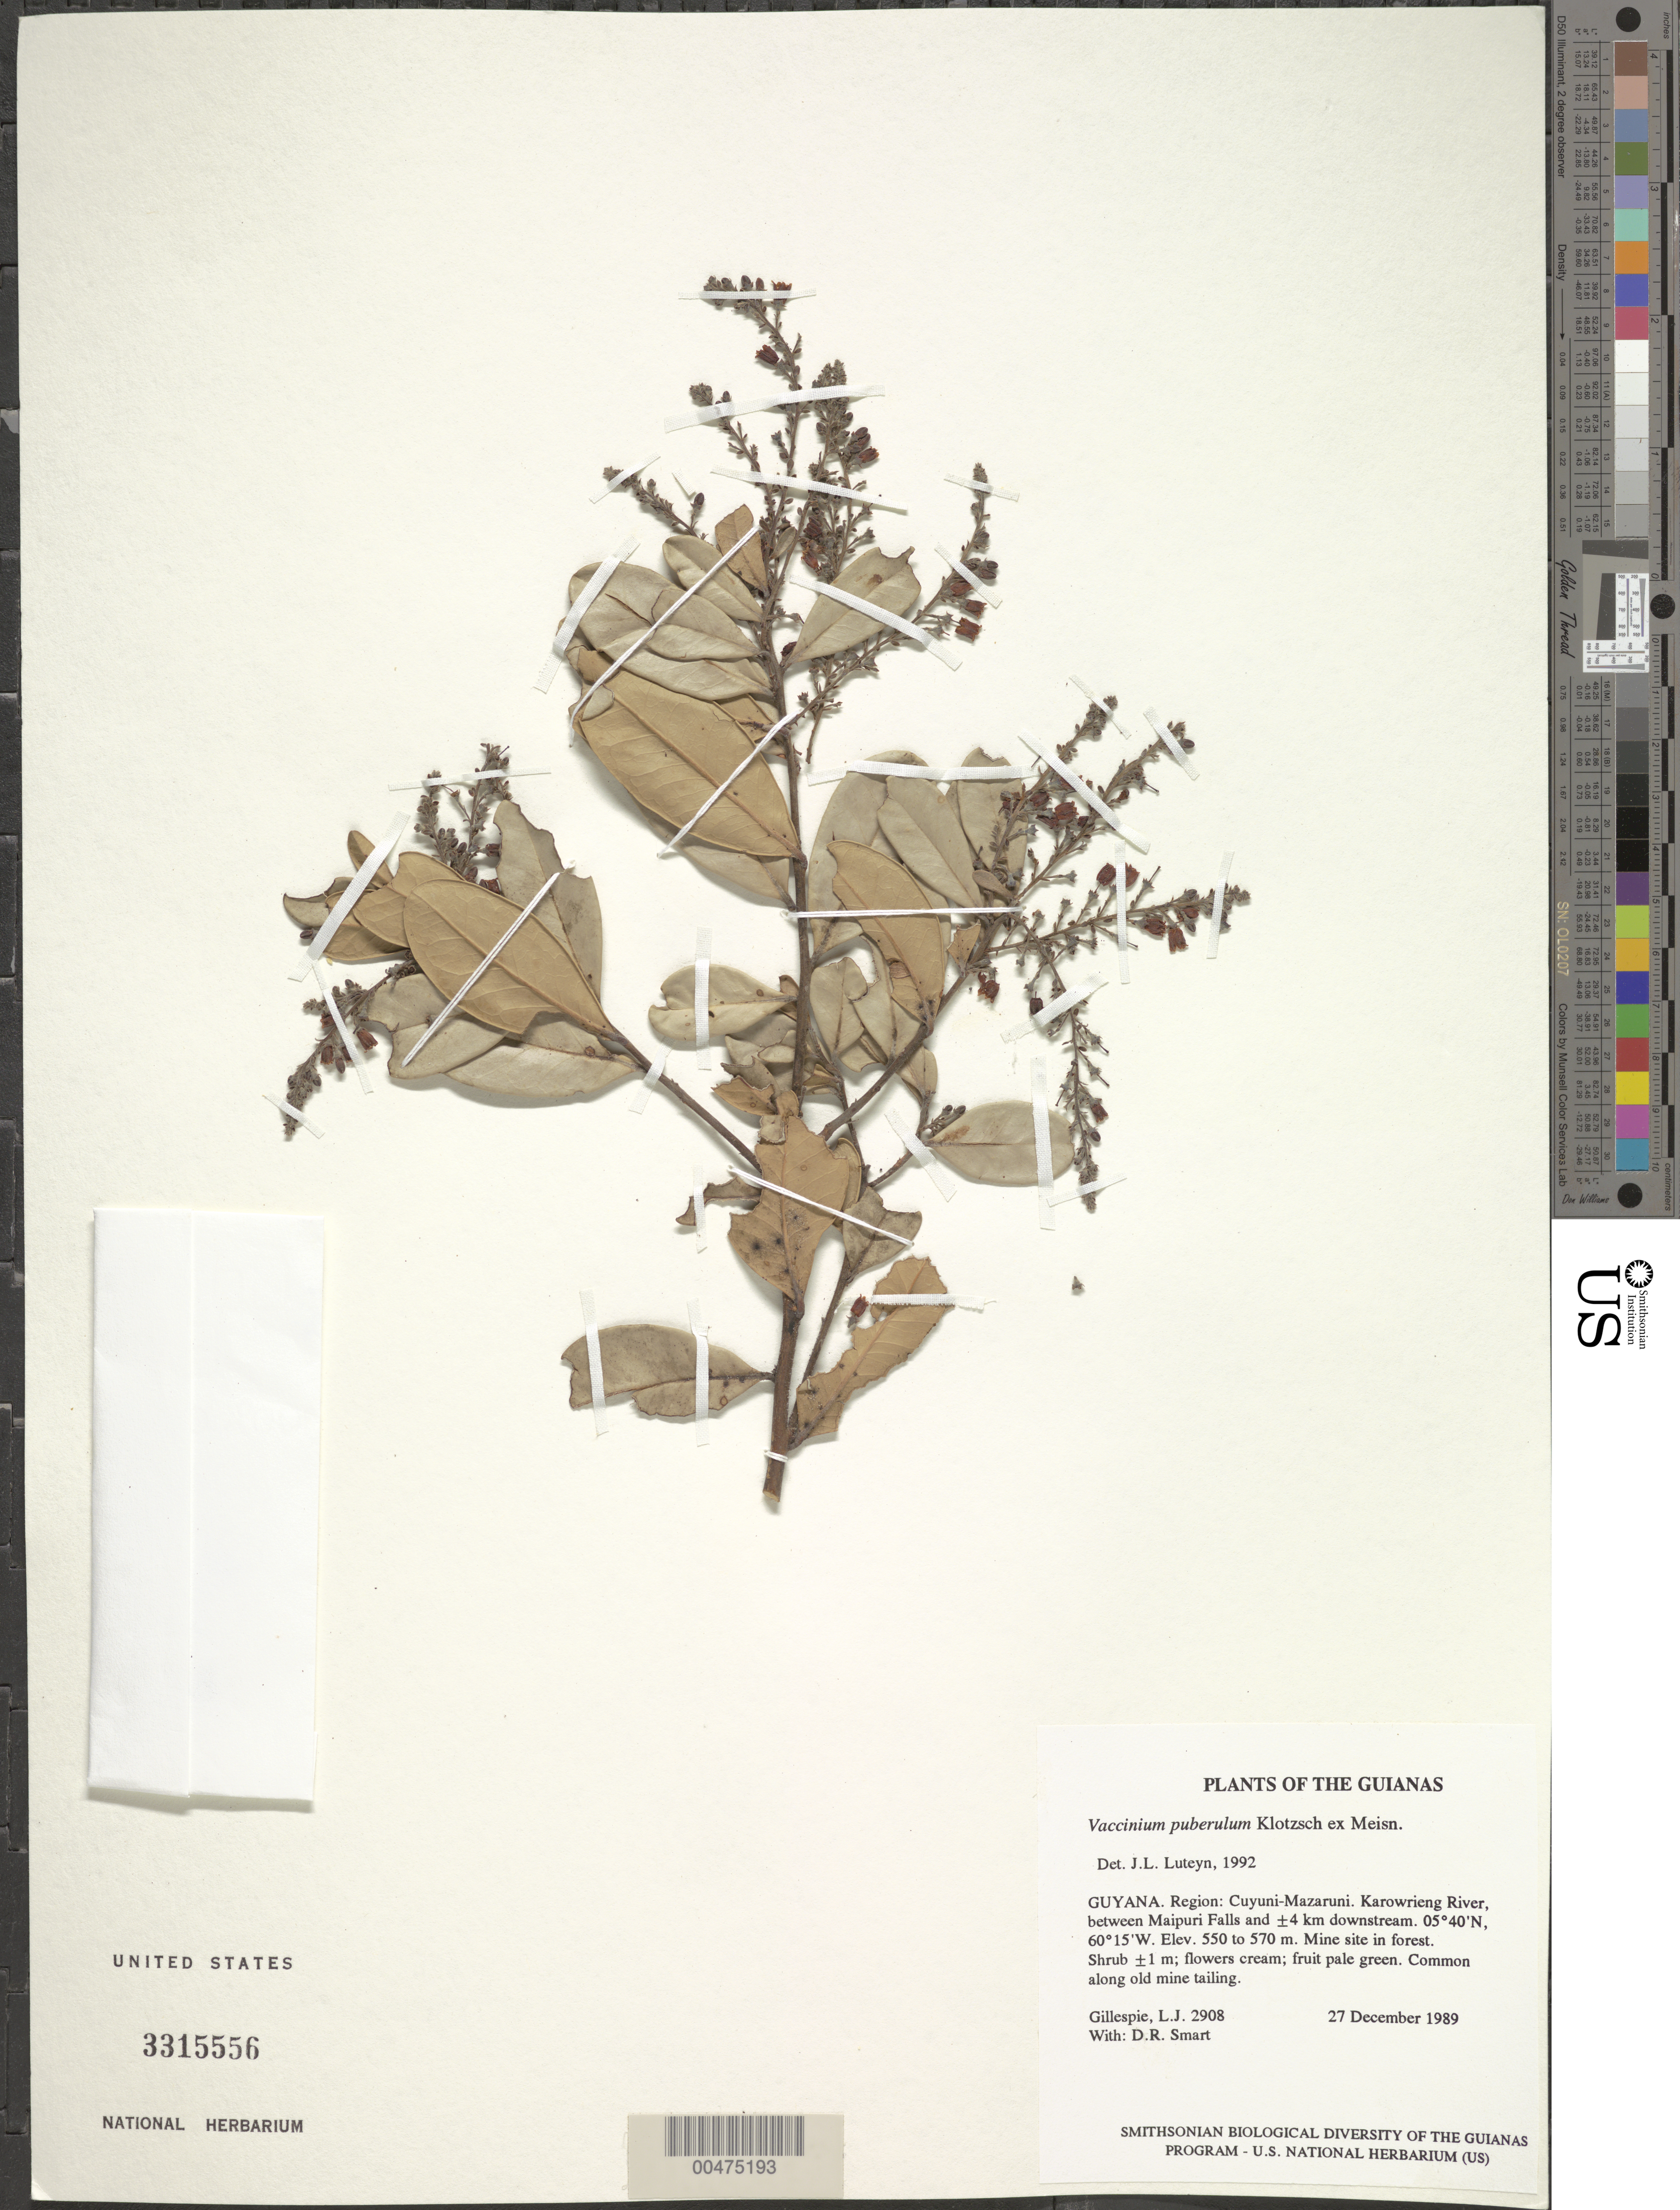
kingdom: Plantae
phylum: Tracheophyta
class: Magnoliopsida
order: Ericales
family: Ericaceae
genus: Vaccinium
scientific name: Vaccinium puberulum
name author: Klotzsch ex Meisn.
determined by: Luteyn, J. L.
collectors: L. J. Gillespie & D. R. Smart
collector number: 2908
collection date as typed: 27 December 1989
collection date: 1989-12-27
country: Guyana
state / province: Cuyuni-Mazaruni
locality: Karowrieng River, between Maipuri Falls and ±4 km downstream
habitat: Mine site in forest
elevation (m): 550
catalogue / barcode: US 3315556